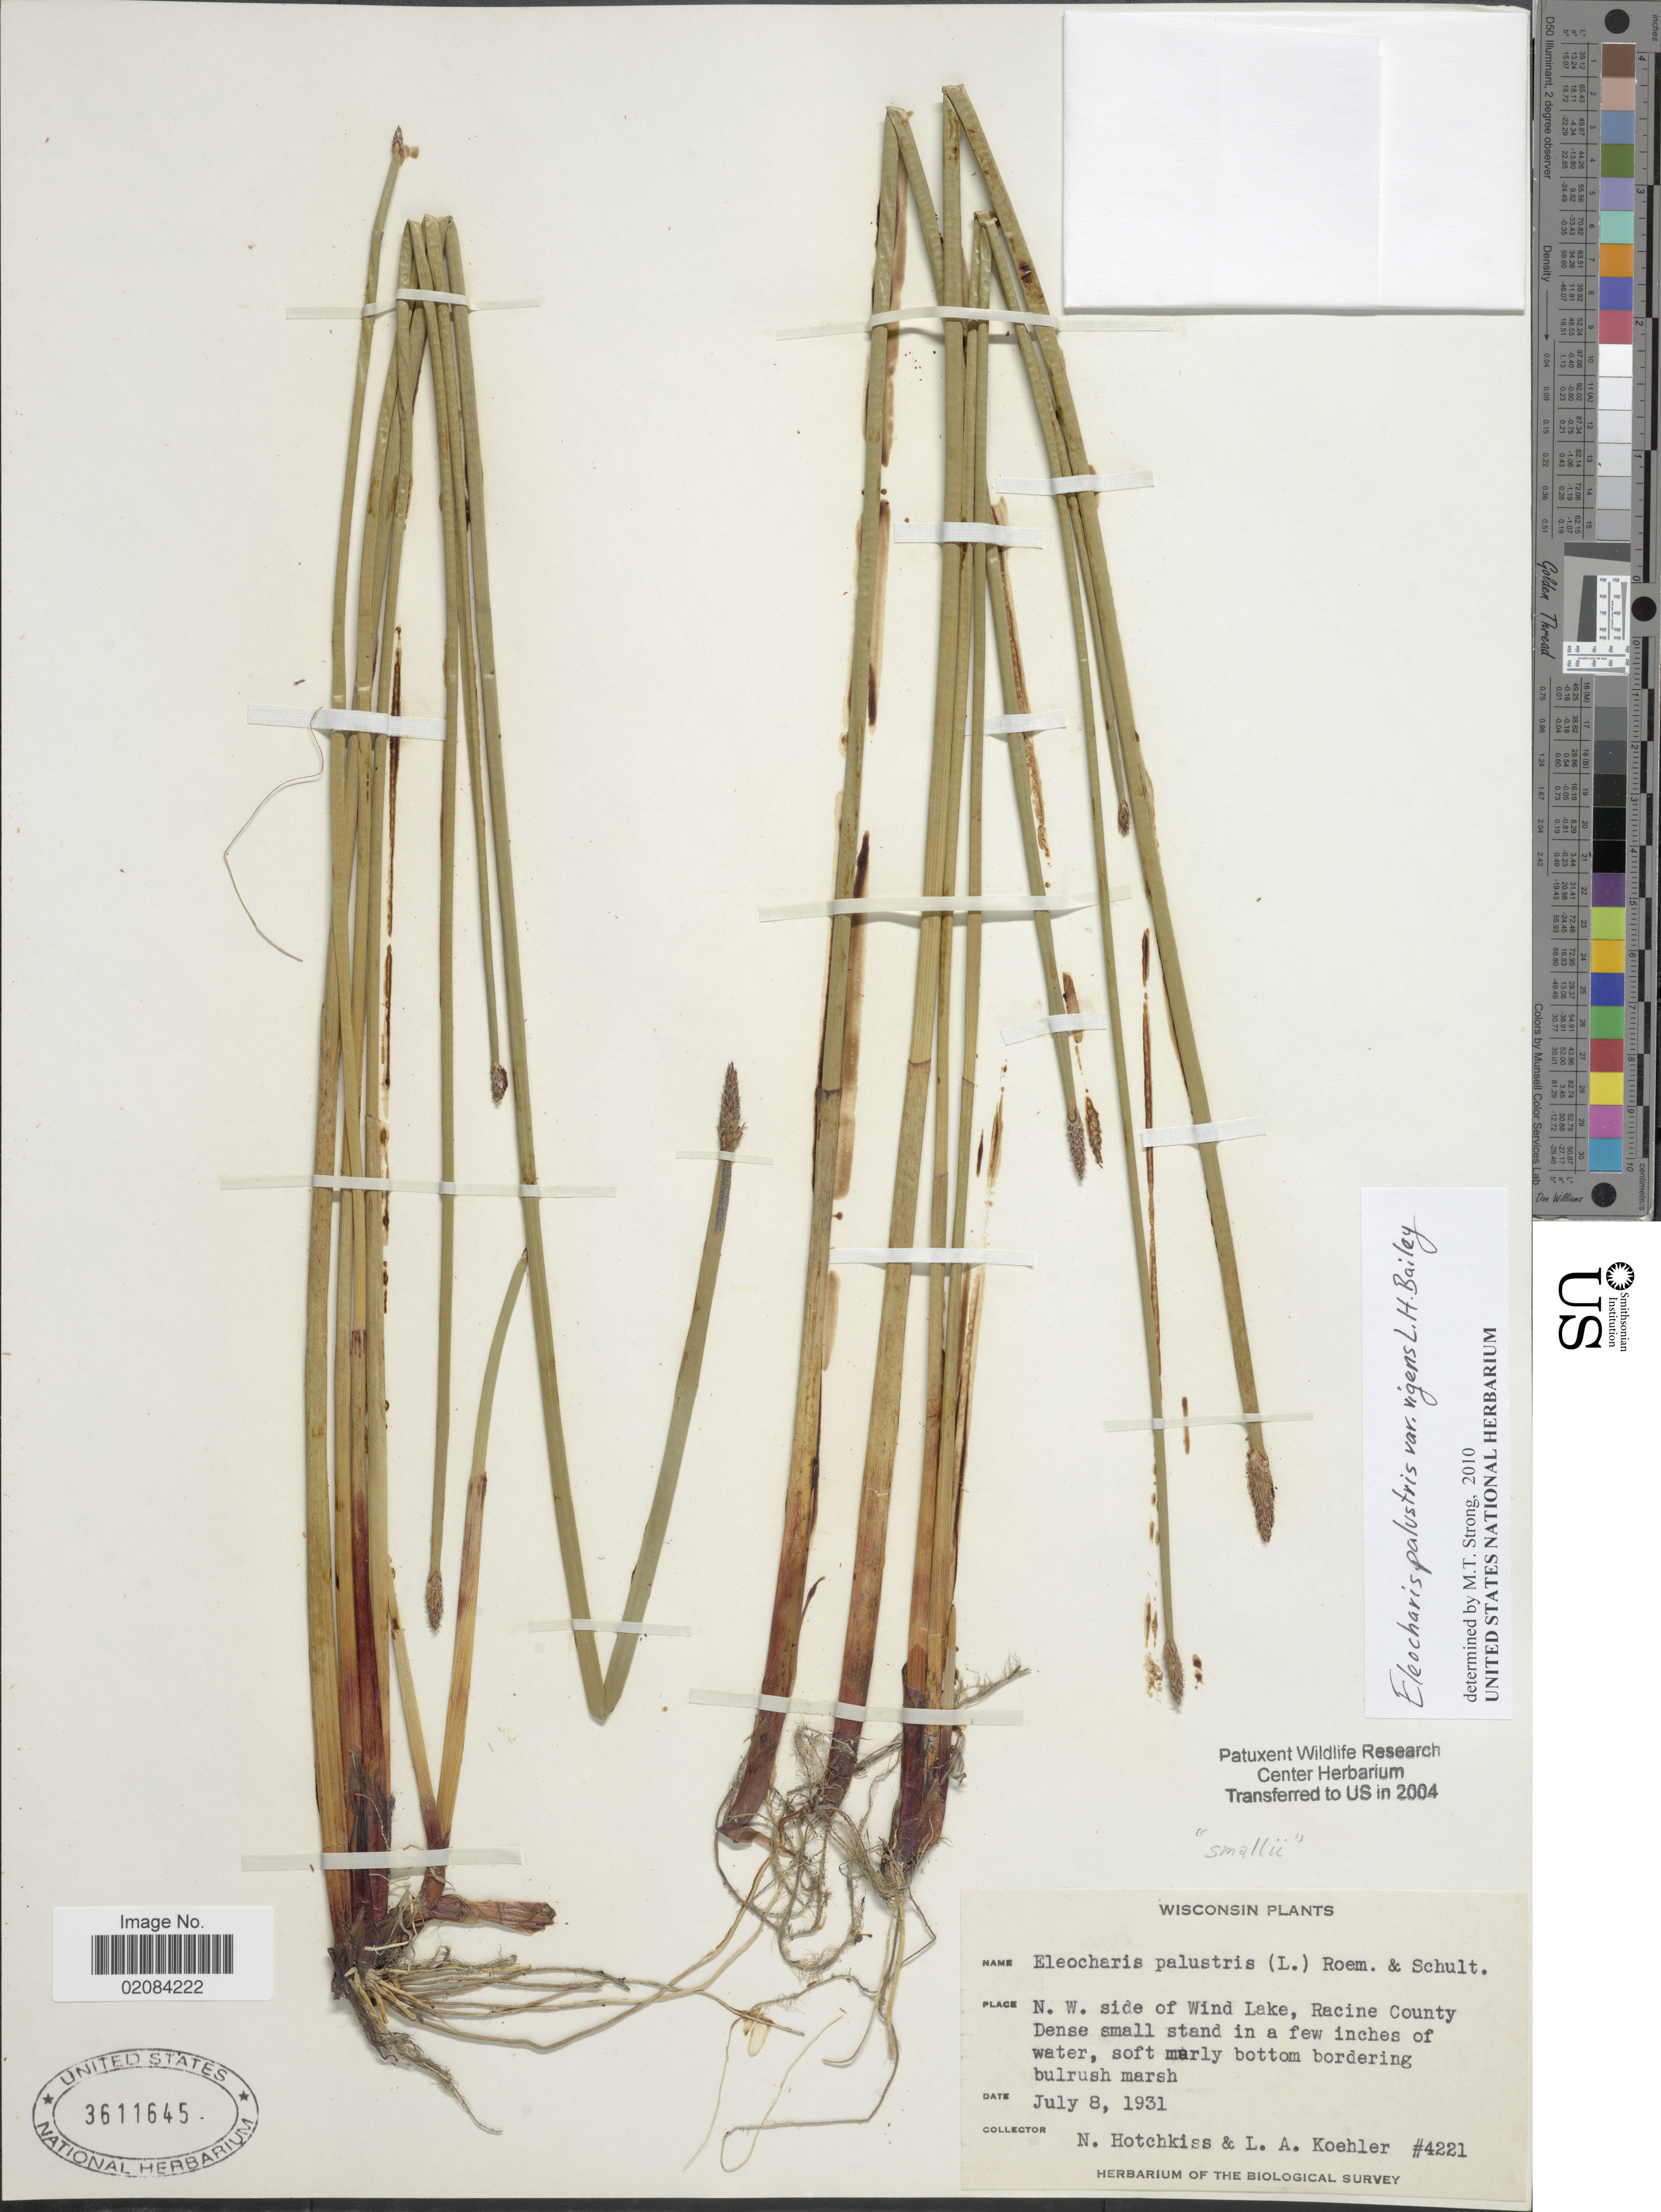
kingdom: Plantae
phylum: Tracheophyta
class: Liliopsida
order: Poales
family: Cyperaceae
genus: Eleocharis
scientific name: Eleocharis palustris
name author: (L.) Roem. & Schult.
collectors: N. Hotchkiss & L. Koehler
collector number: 4221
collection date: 1931-07-08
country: United States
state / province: Wisconsin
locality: Wisconsin, N.W. side of Wind Lake. Racine County.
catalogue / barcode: US 3611645